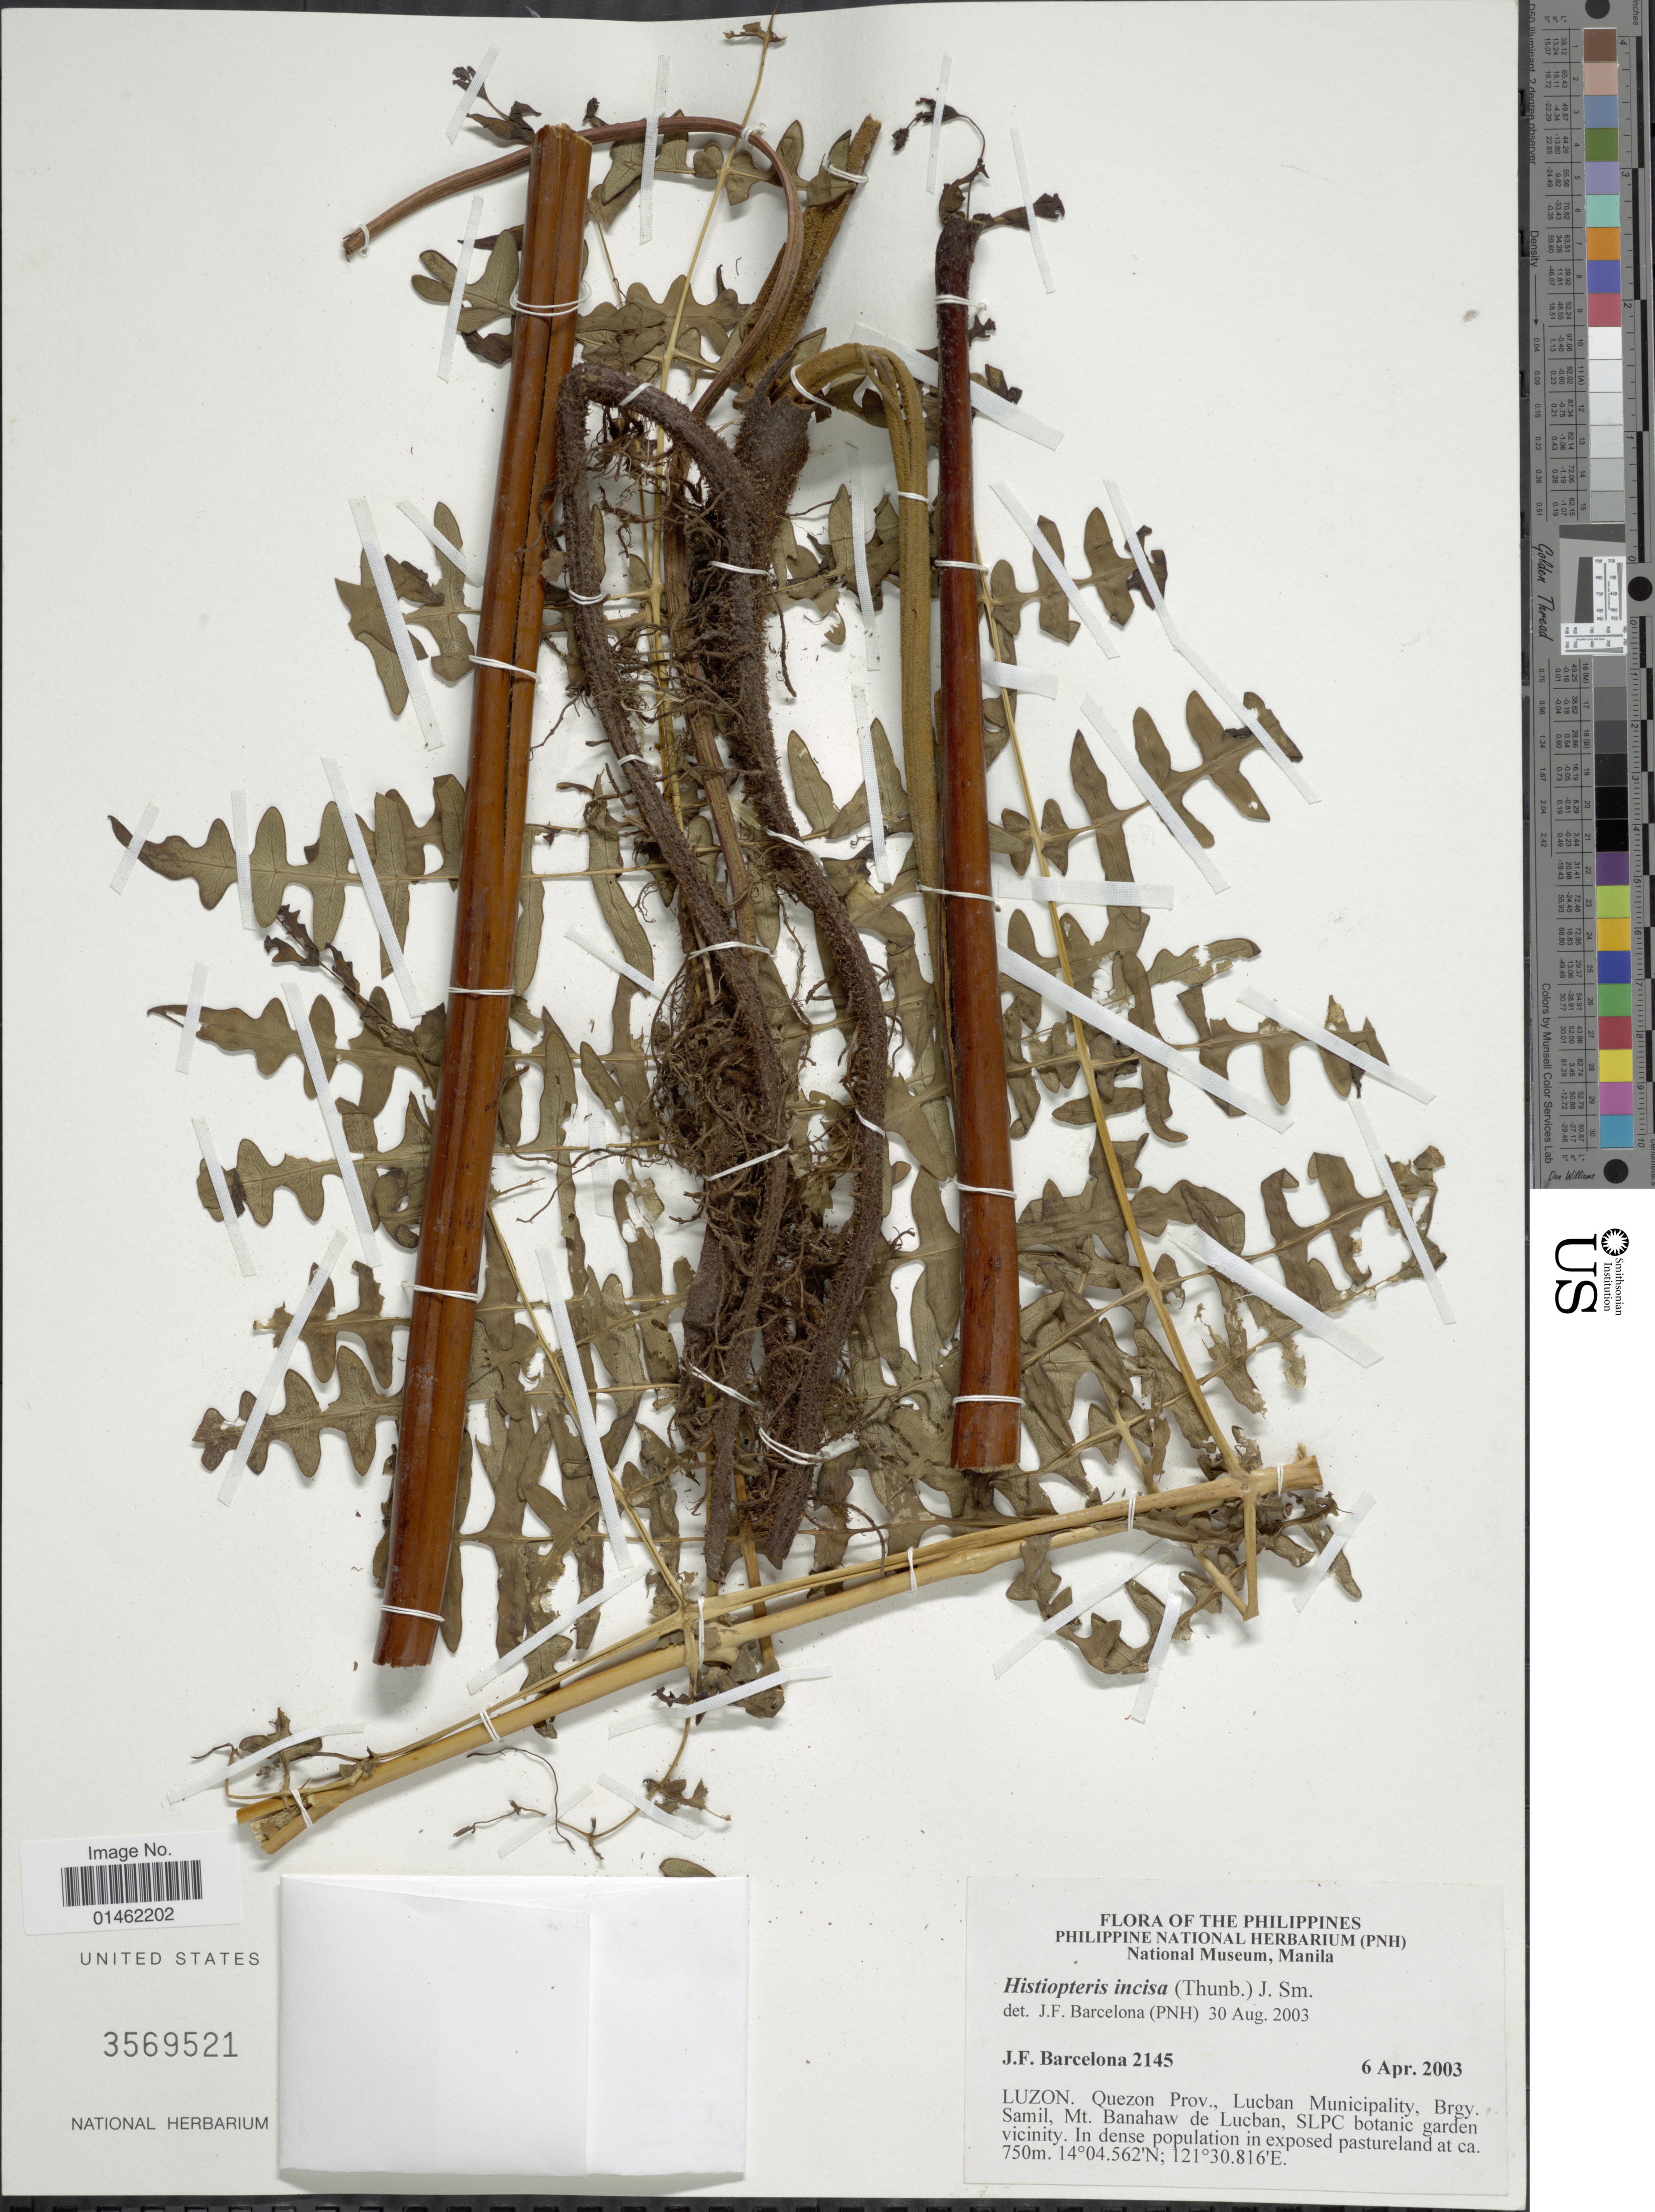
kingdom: Plantae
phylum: Tracheophyta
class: Polypodiopsida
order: Polypodiales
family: Dennstaedtiaceae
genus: Histiopteris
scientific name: Histiopteris incisa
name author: (Thunb.) J. Sm.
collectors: J. F. Barcelona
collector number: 2145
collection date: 2003-04-06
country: Philippines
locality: Luzon. Quezon prov., Lucban Municpaliy, Brgy Samil, Mt Banahaw de Lucban, SLPC botanic garden vicinity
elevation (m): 750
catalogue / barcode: US 3569521